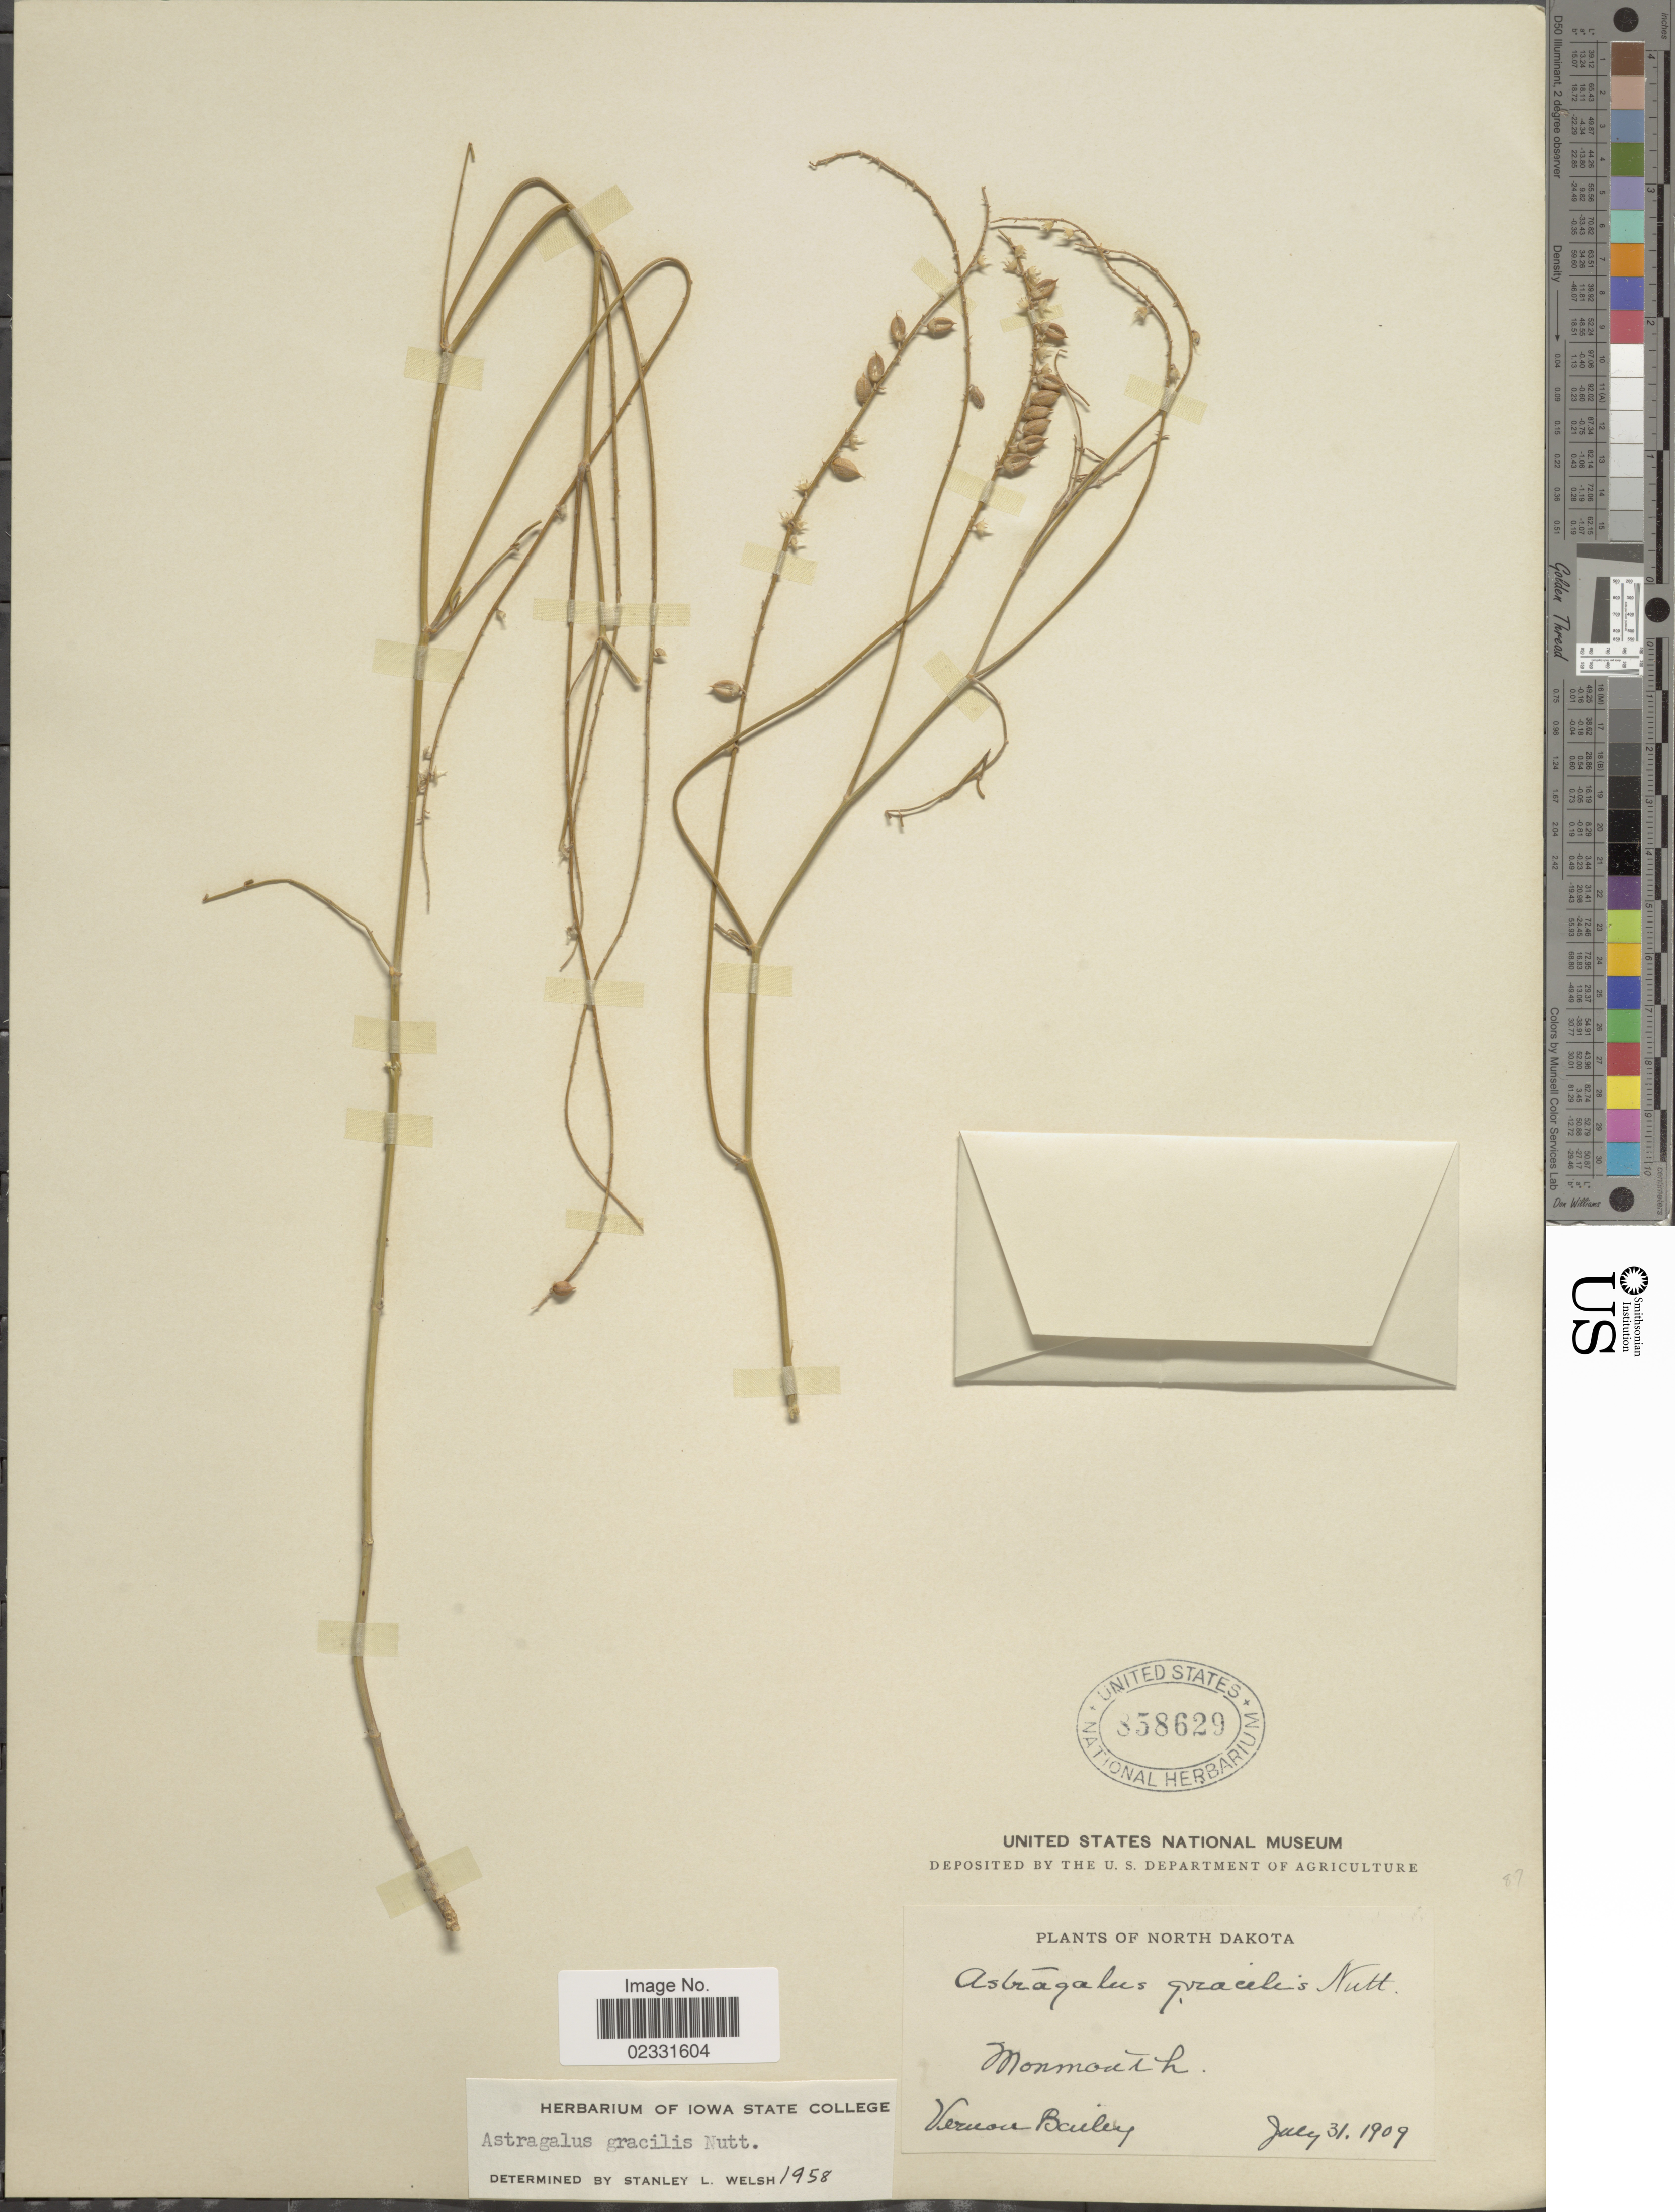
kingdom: Plantae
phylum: Tracheophyta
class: Magnoliopsida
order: Fabales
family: Fabaceae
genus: Astragalus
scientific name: Astragalus gracilis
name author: Nutt.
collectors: V. O. Bailey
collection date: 1909-07-31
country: United States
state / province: North Dakota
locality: Monmouth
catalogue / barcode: US 858629